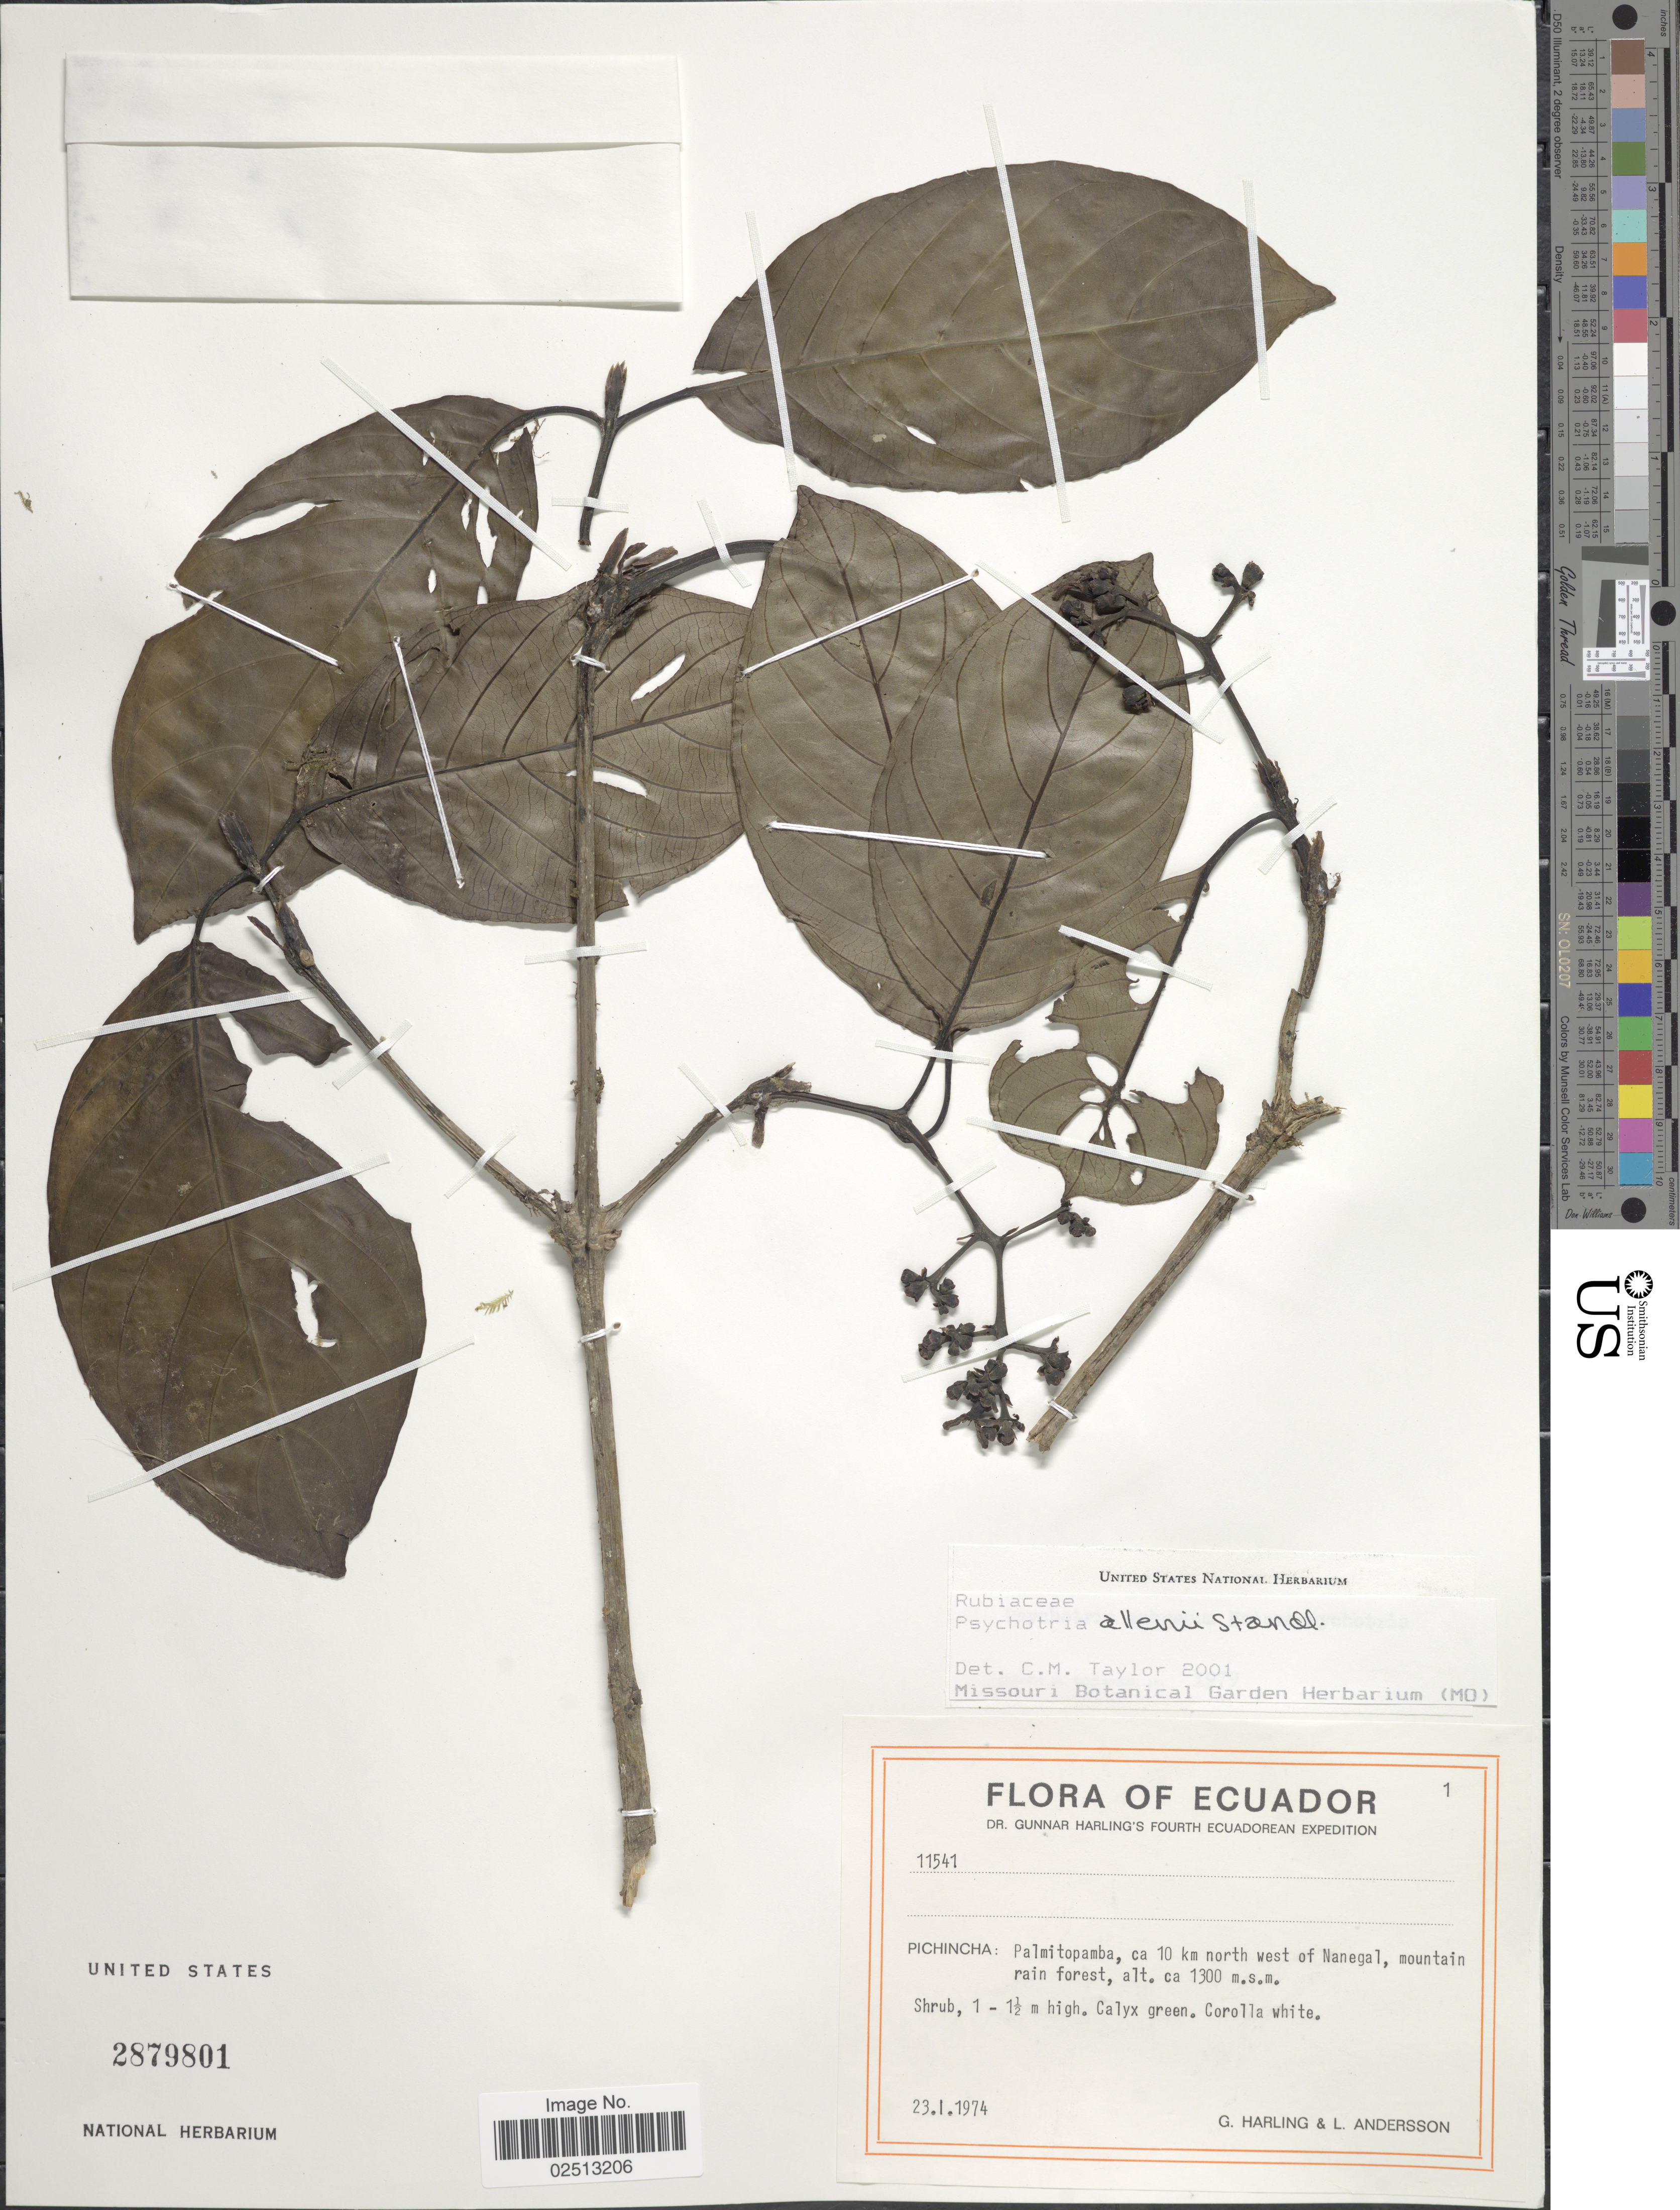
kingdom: Plantae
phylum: Tracheophyta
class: Magnoliopsida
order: Gentianales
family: Rubiaceae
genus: Psychotria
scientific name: Psychotria allenii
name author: Standl. in Woodson & Schery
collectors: G. Harling & L. Andersson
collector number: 11541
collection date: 1974-01-23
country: Ecuador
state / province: Pichincha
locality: Pichincha: Palmitopamba, ca. 10 km north west of Nanegal, mountain rain forest.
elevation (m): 1300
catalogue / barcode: US 2879801